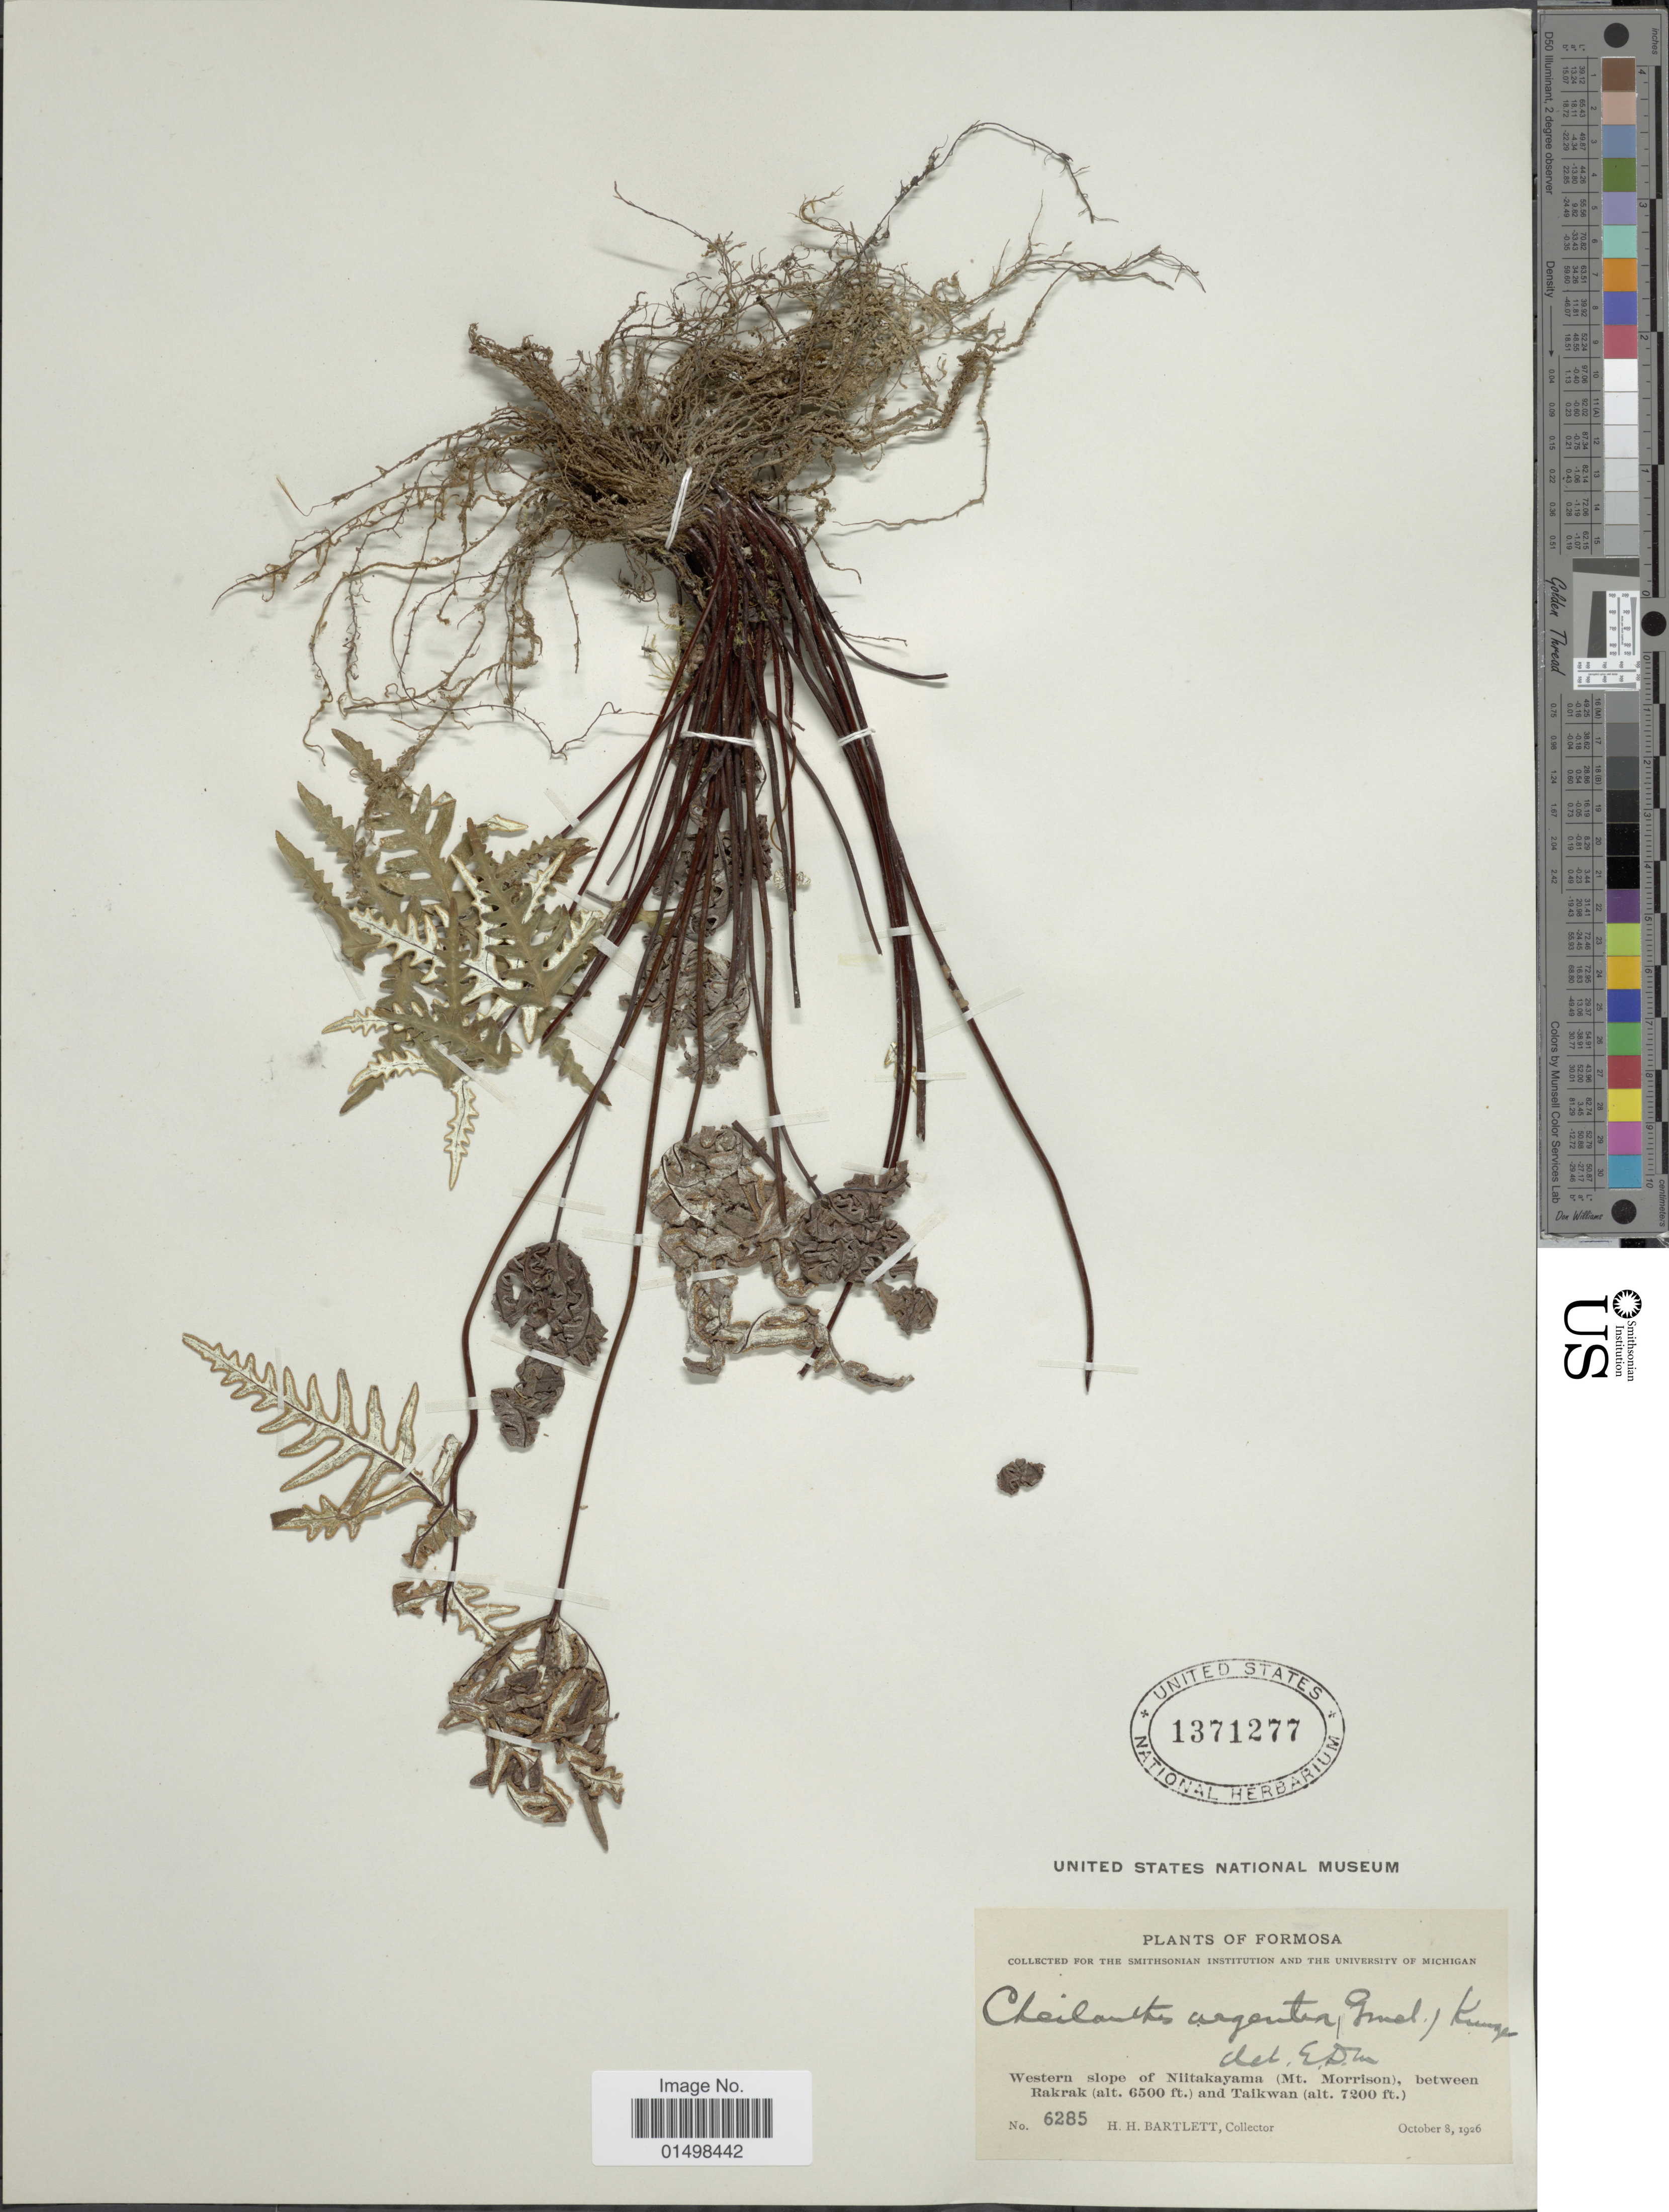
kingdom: Plantae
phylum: Tracheophyta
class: Polypodiopsida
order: Polypodiales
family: Pteridaceae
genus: Aleuritopteris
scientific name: Aleuritopteris argentea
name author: (S.G. Gmel.) Fée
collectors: H. H. Bartlett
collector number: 6285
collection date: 1926-10-08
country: Taiwan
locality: Plants of Formosa, Western slope of Niitakayama (Mt. Morrison), between Rakrak and Taikwan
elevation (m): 1981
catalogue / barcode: US 1371277